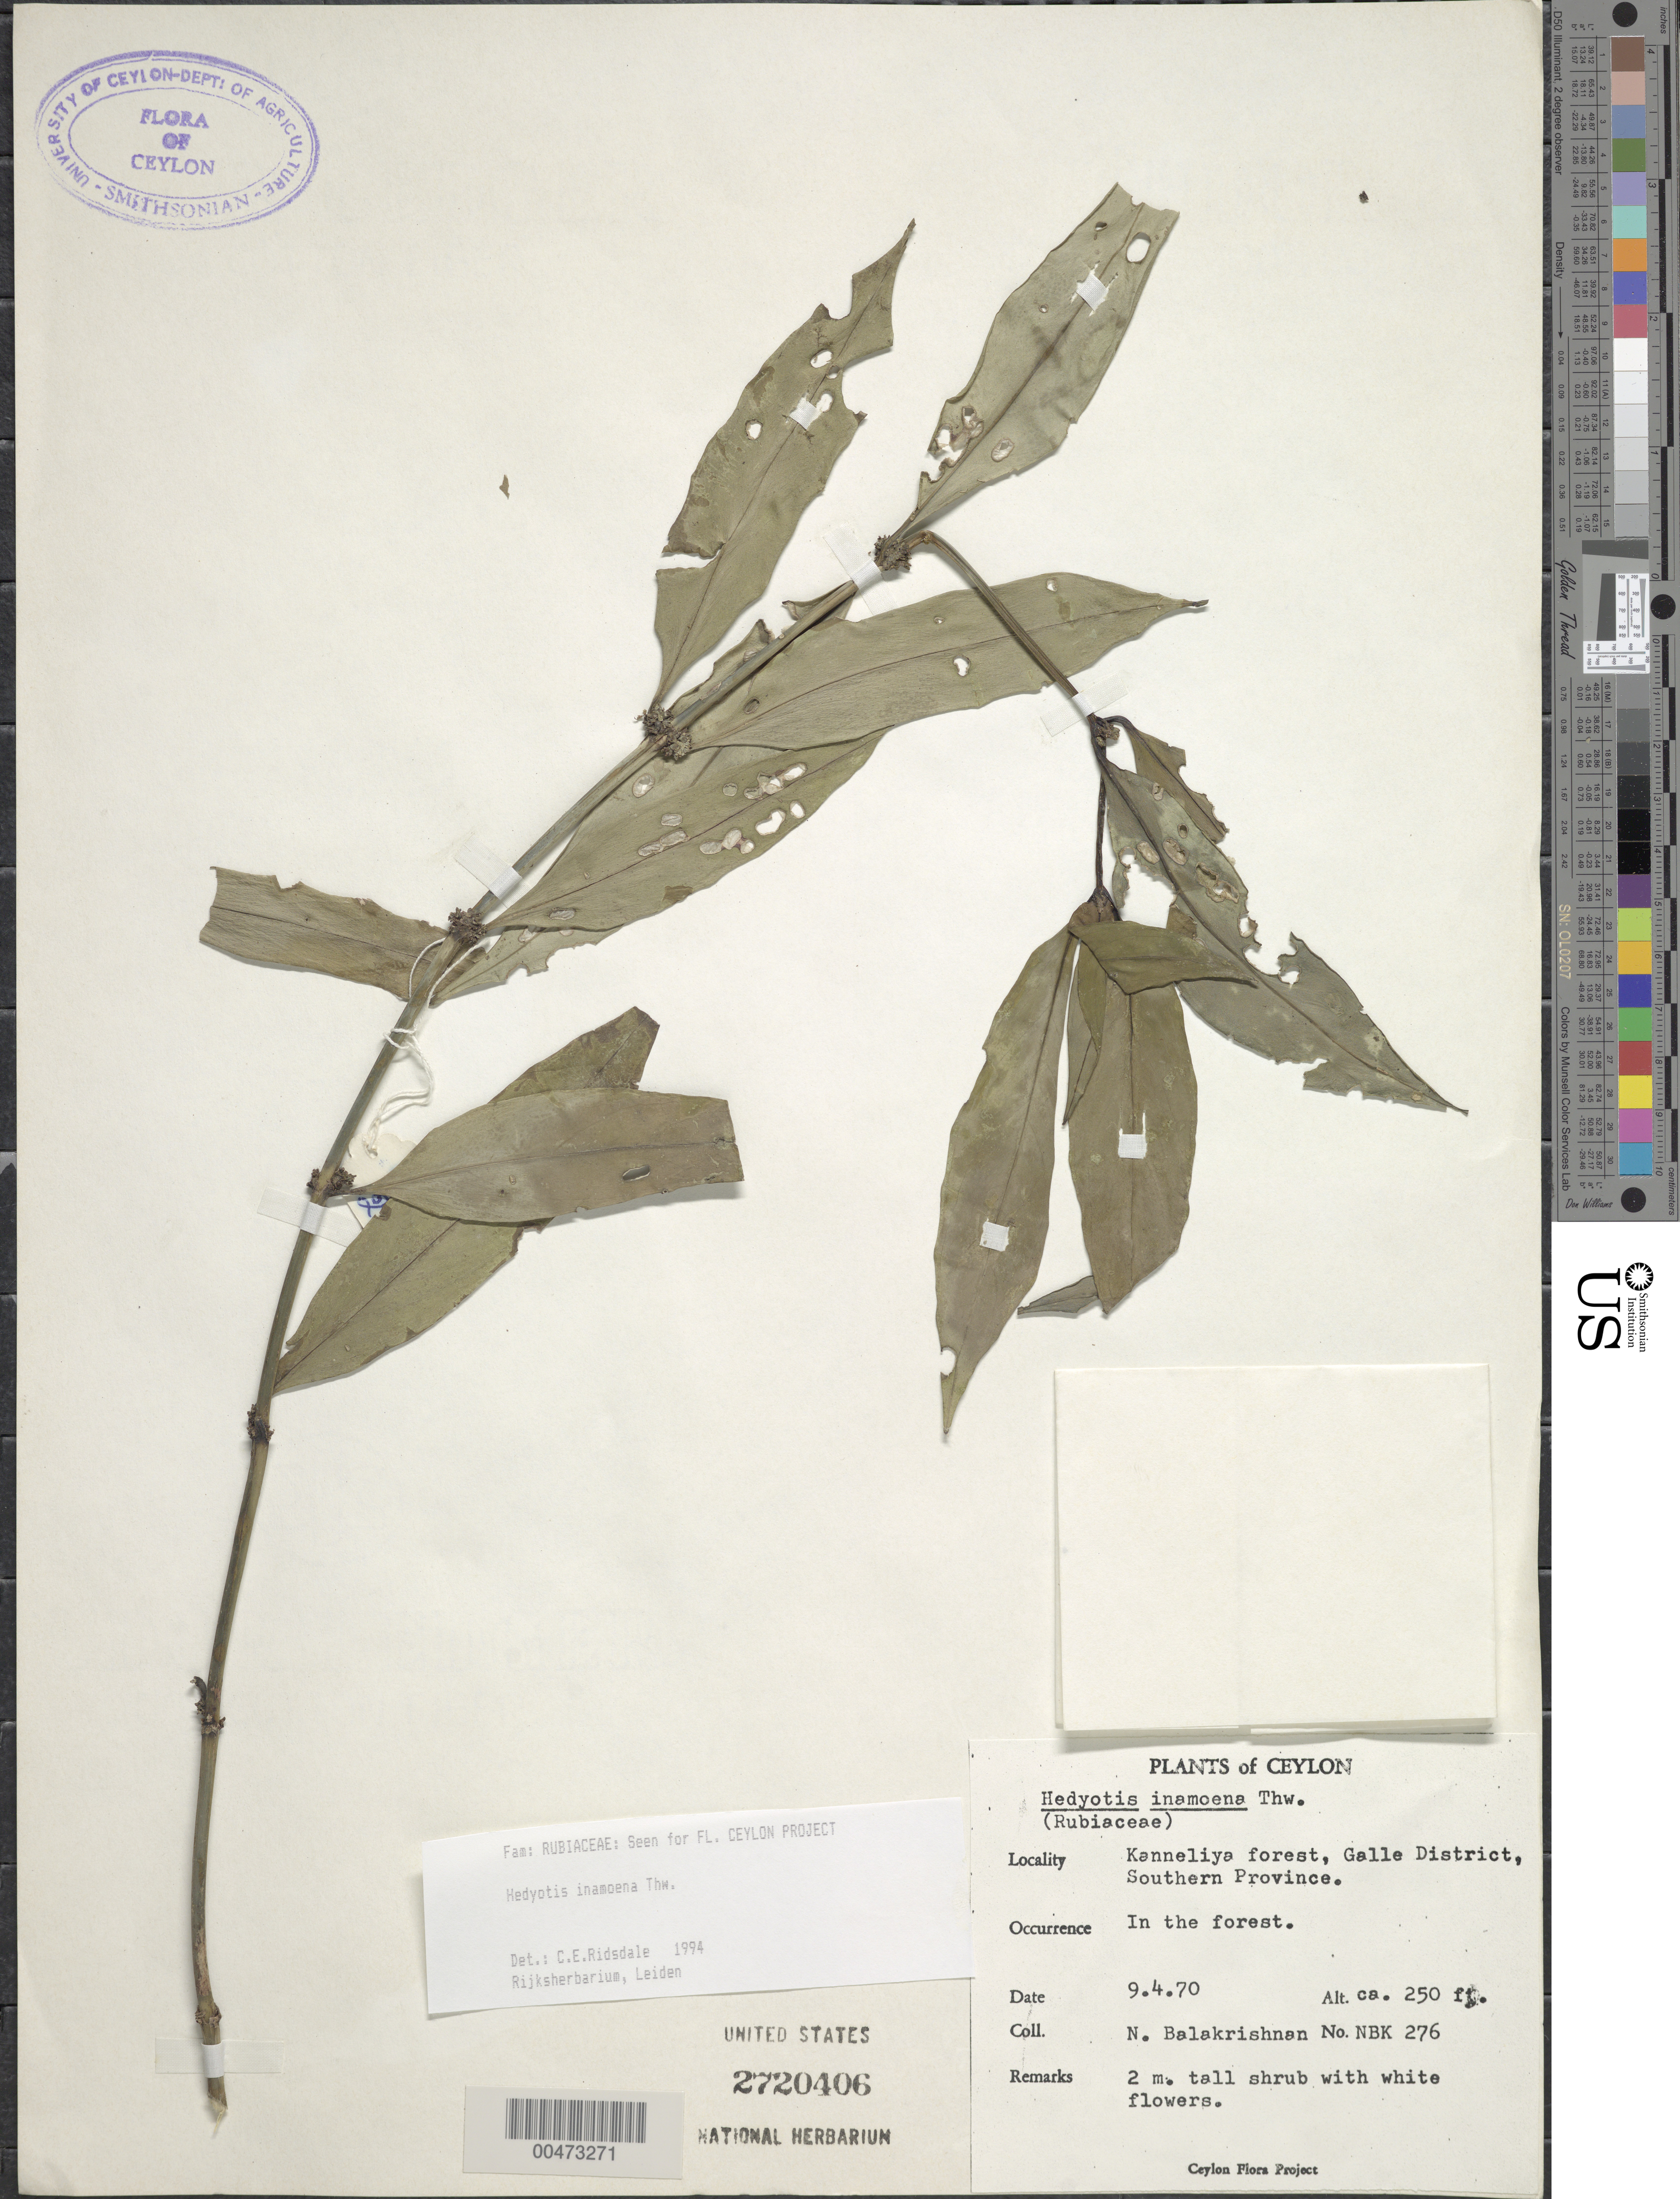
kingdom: Plantae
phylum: Tracheophyta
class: Magnoliopsida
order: Gentianales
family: Rubiaceae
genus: Hedyotis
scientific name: Hedyotis inamoena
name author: Thwaites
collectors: N. Balakrishnan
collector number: NBK 276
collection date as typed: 09 Apr 1970 or 04 Sep 1970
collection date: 1970-04-09 or 1970-09-04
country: Sri Lanka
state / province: Southern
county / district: Galle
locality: Kanneliya forest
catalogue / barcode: US 2720406